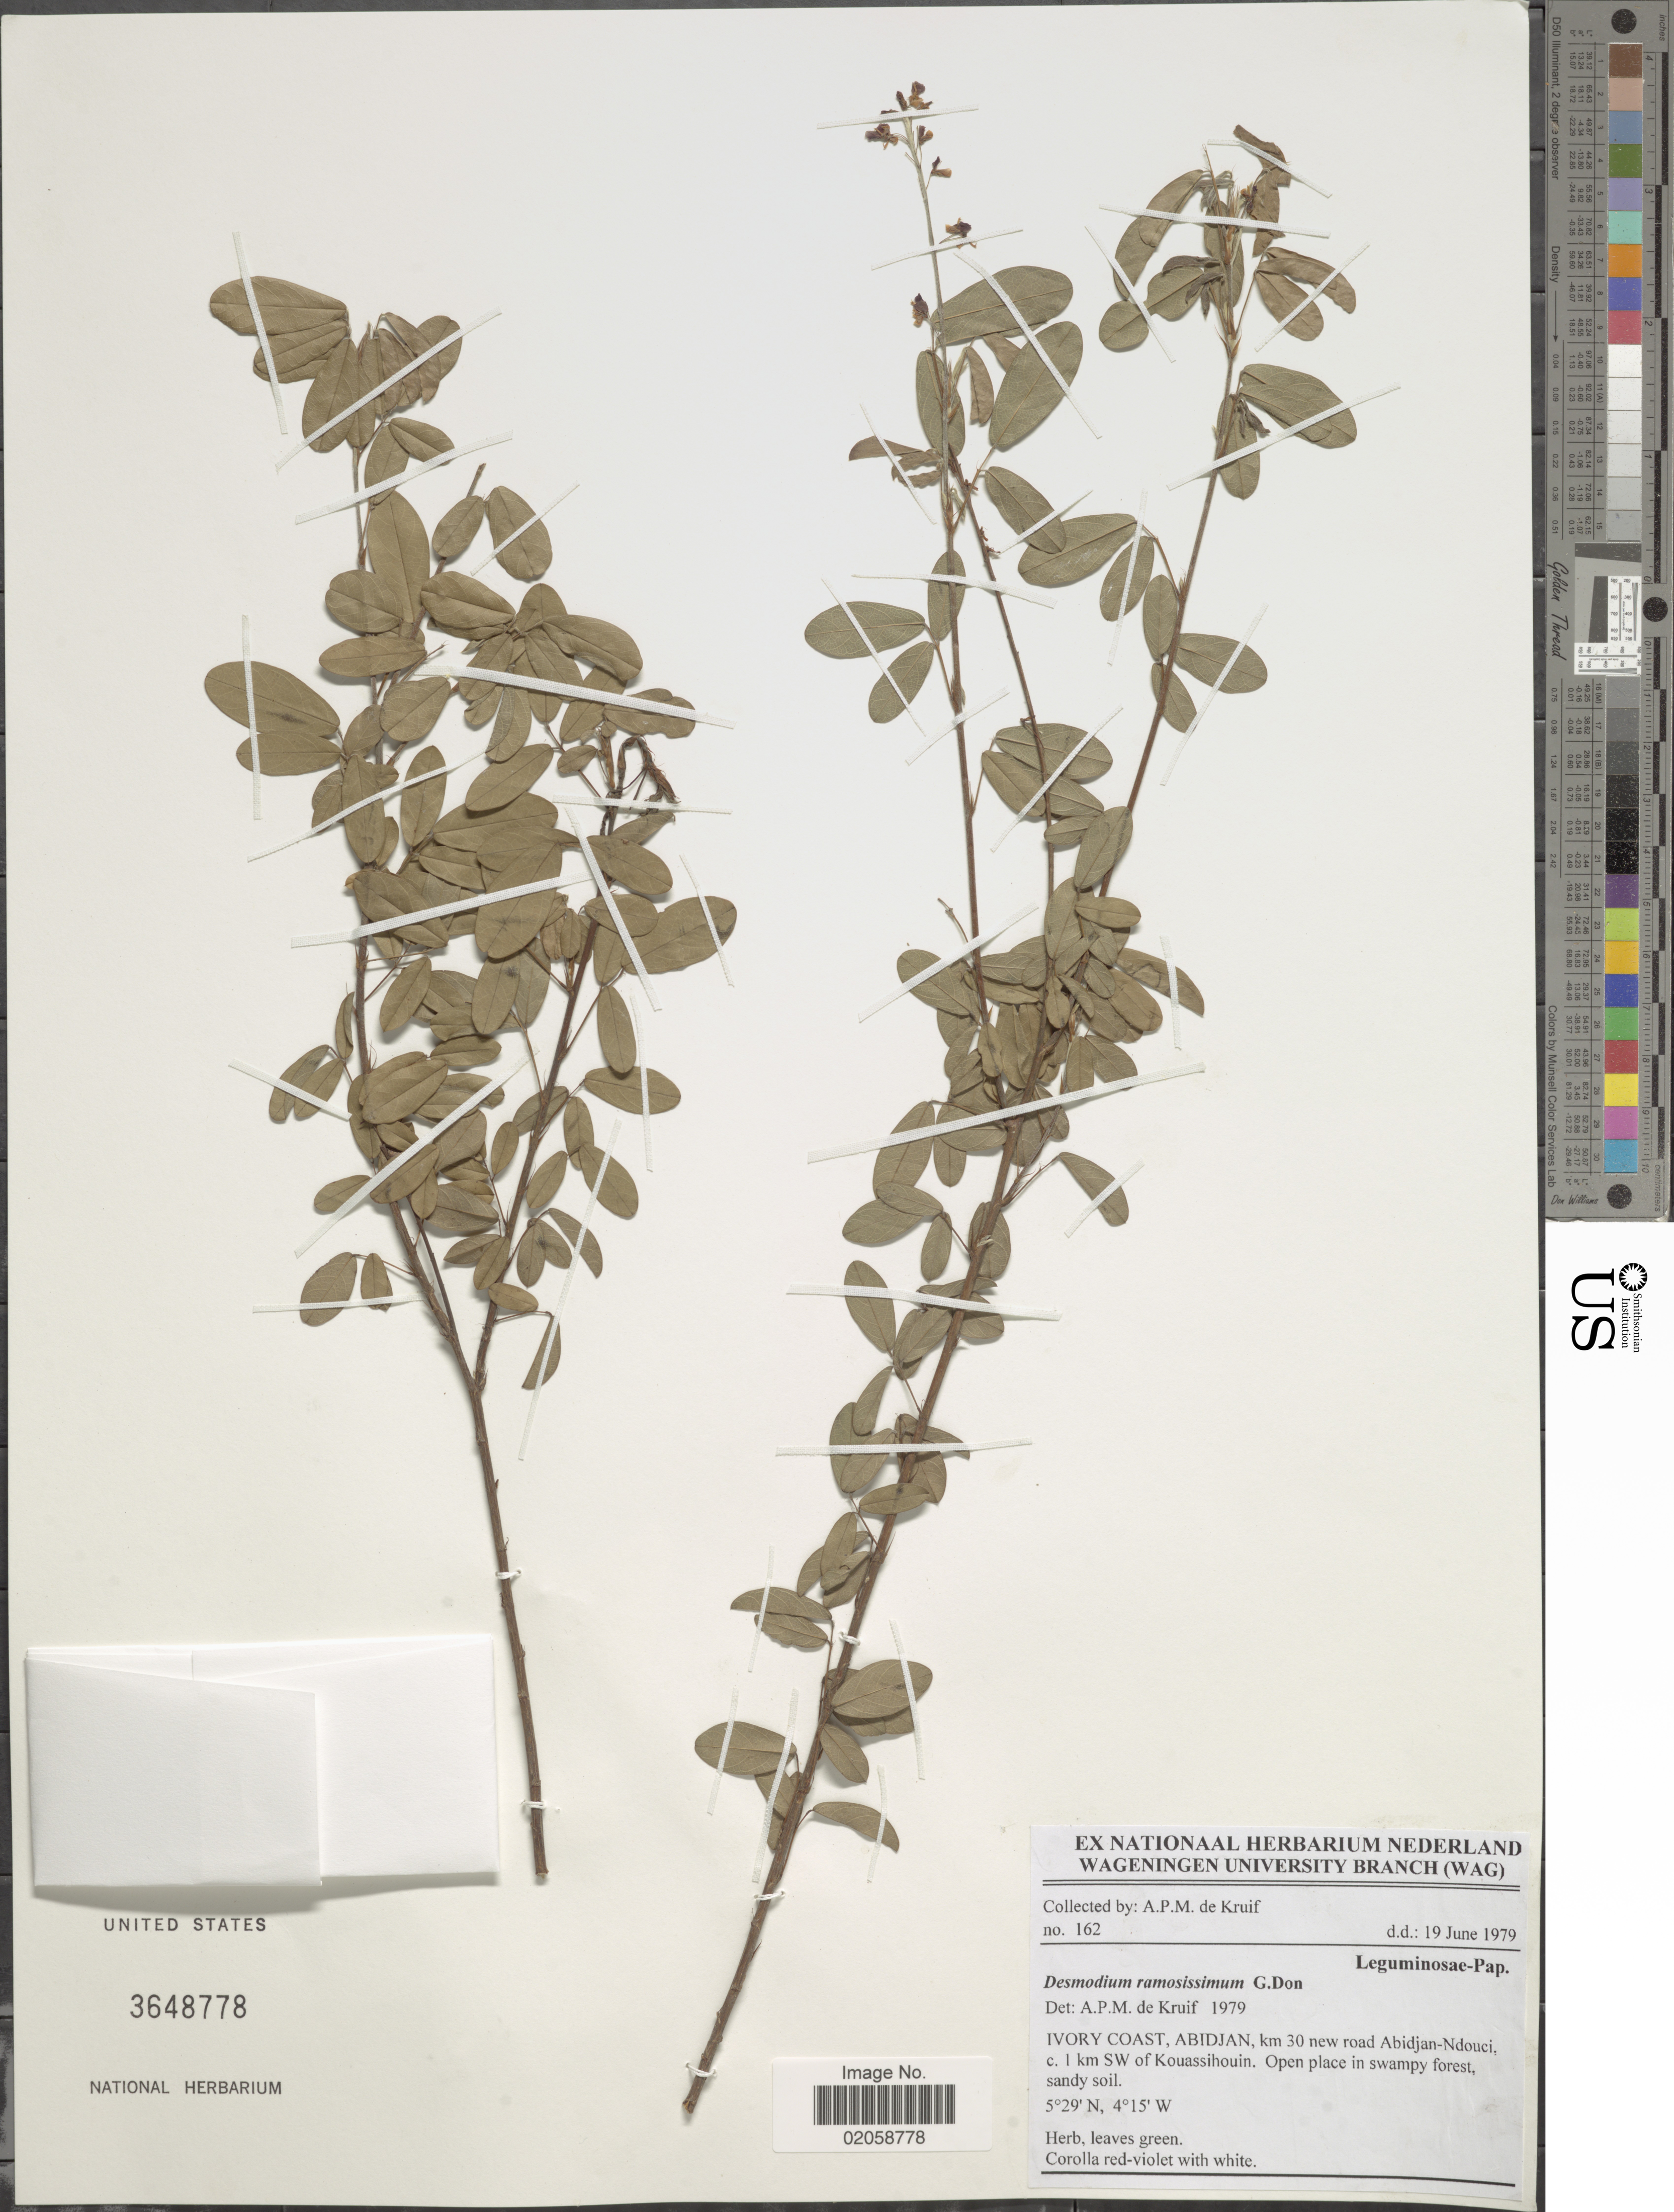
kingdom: Plantae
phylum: Tracheophyta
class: Magnoliopsida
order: Fabales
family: Fabaceae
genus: Grona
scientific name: Grona ramosissima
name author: (G. Don) H. Ohashi & K. Ohashi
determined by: Strong, Mark T., (BOT), Smithsonian Institution - National Museum of Natural History (UNITED STATES)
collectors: A. P. de Kruif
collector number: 162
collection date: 1979-06-19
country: Ivory Coast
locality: Abidjan, km 30 new road Abidjan-Ndouci, c. 1 km SW of Kouassihouin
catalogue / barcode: US 3648778